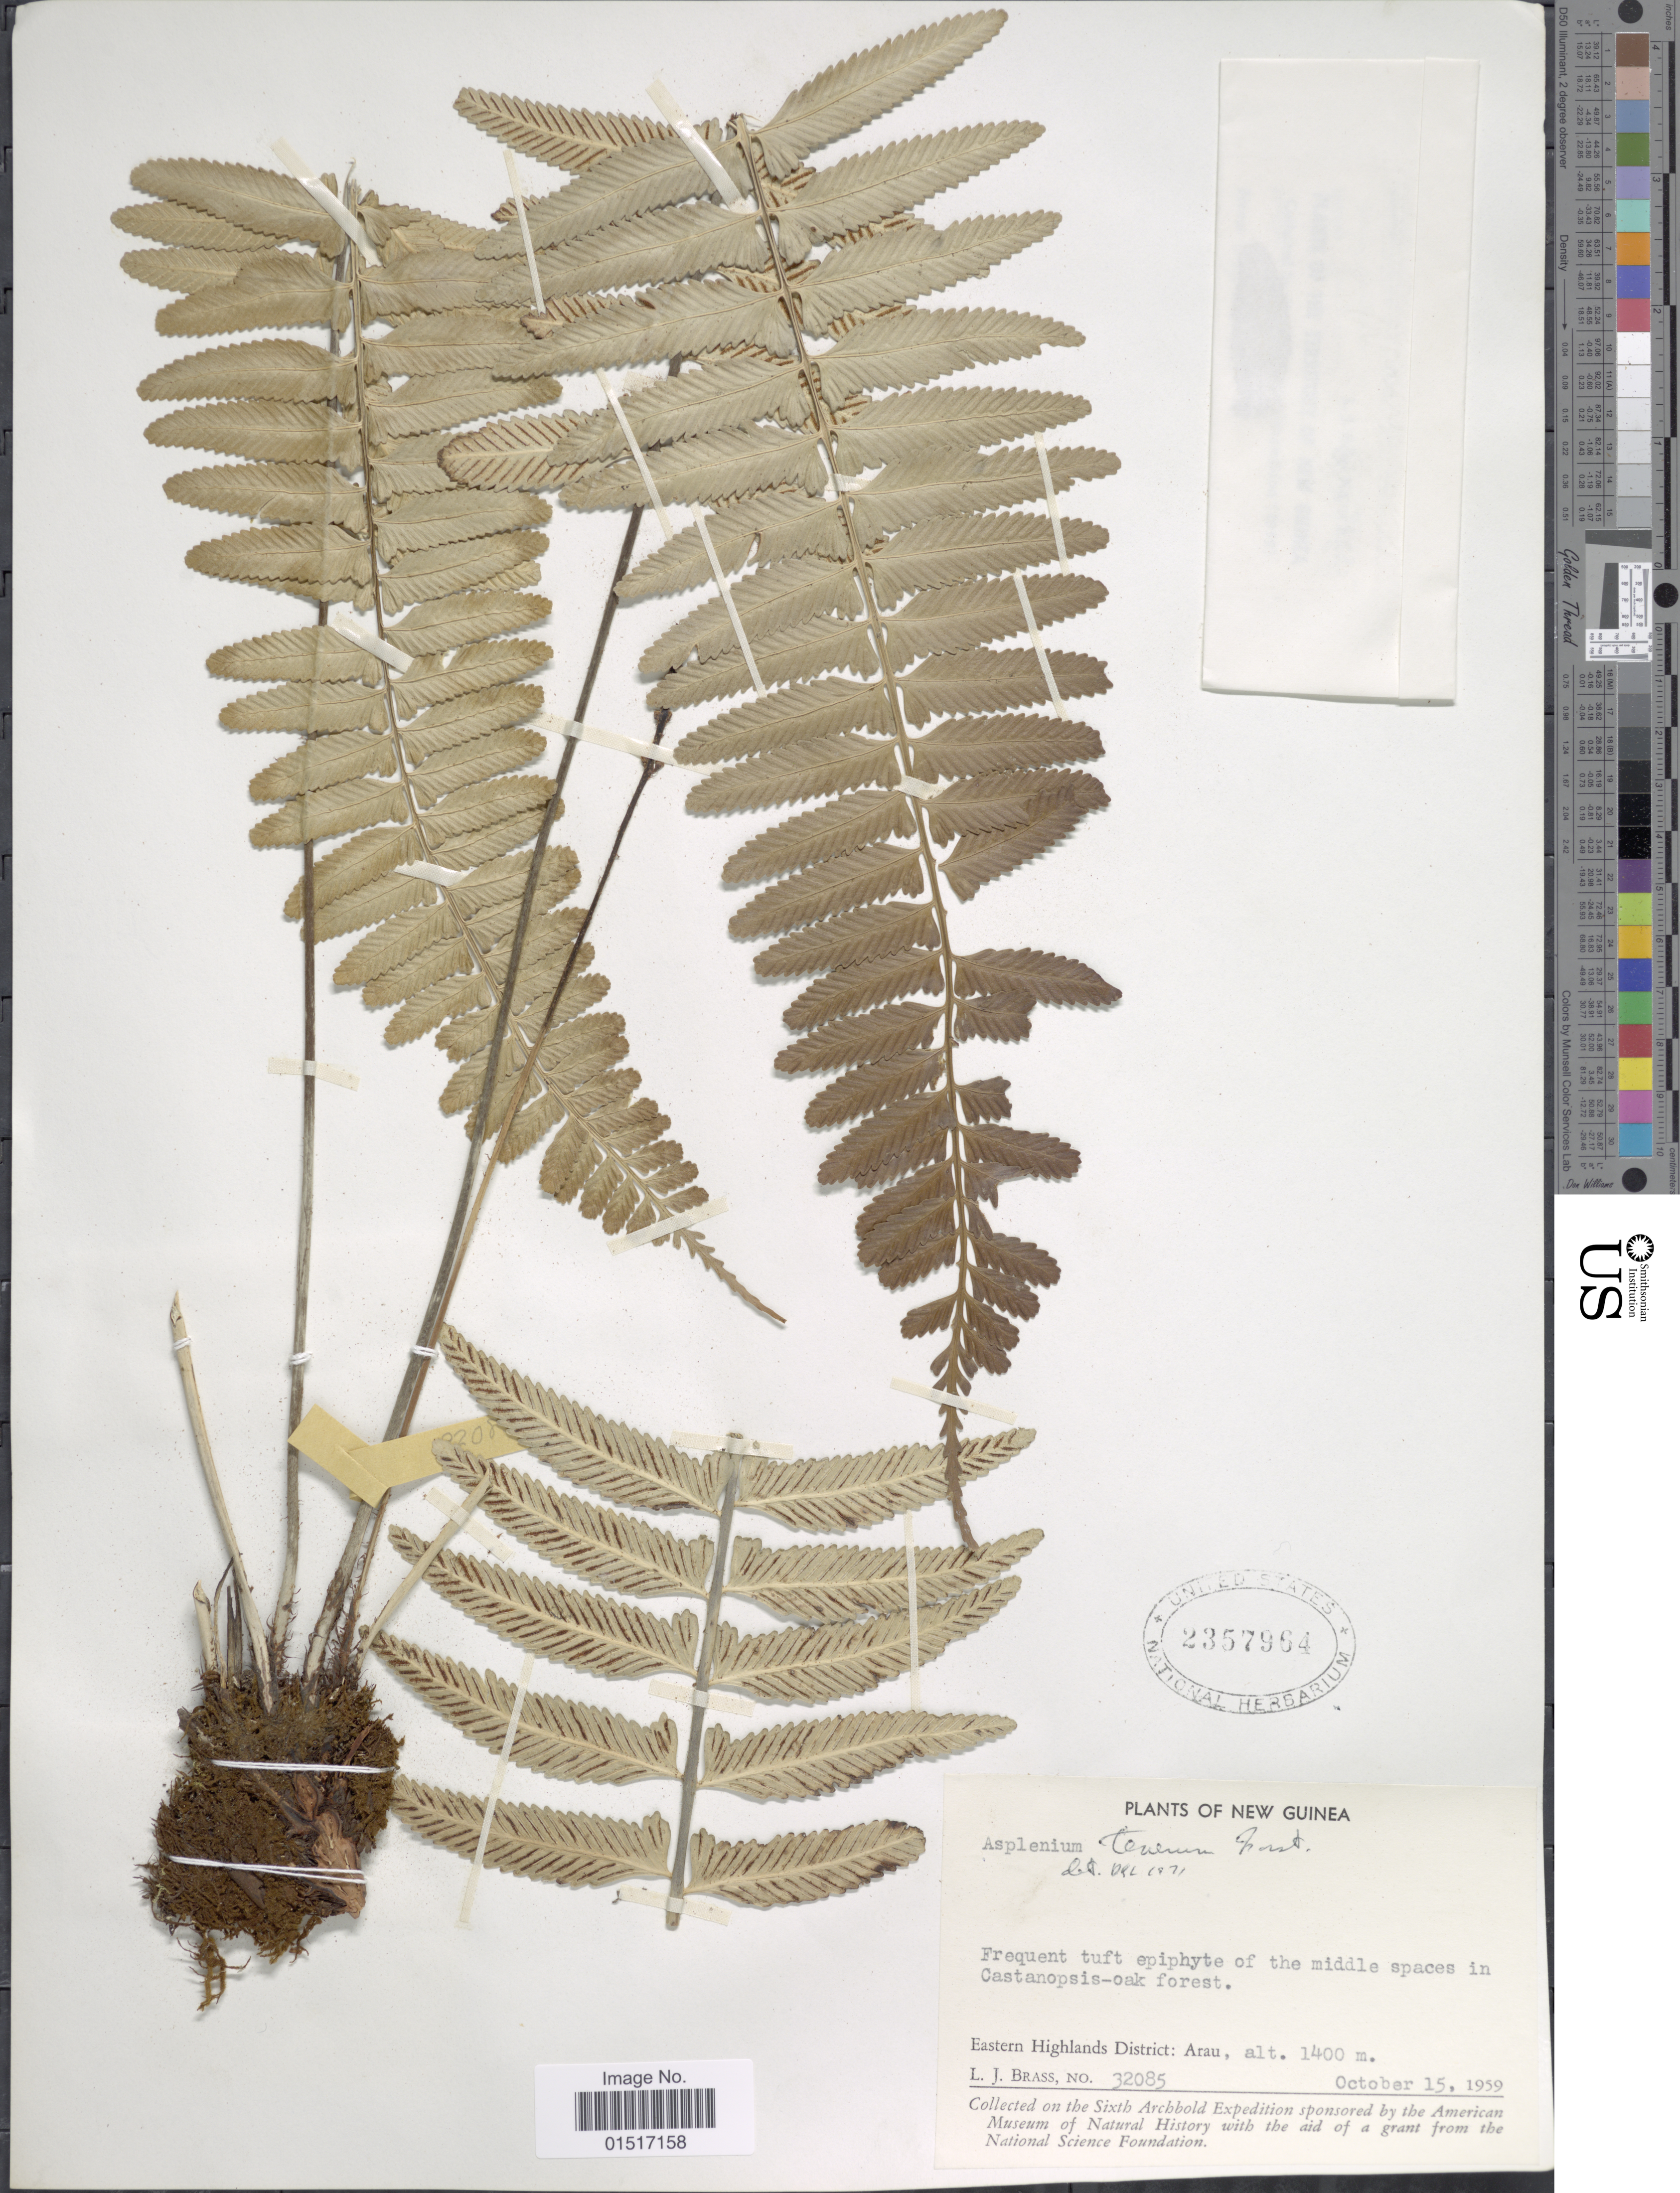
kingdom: Plantae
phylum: Tracheophyta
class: Polypodiopsida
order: Polypodiales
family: Aspleniaceae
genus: Asplenium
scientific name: Asplenium tenerum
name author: G. Forst.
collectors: L. J. Brass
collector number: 32085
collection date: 1959-10-15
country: Papua New Guinea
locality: New Guinea. Eastern Highlands District: Arau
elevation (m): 1400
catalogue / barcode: US 2357964